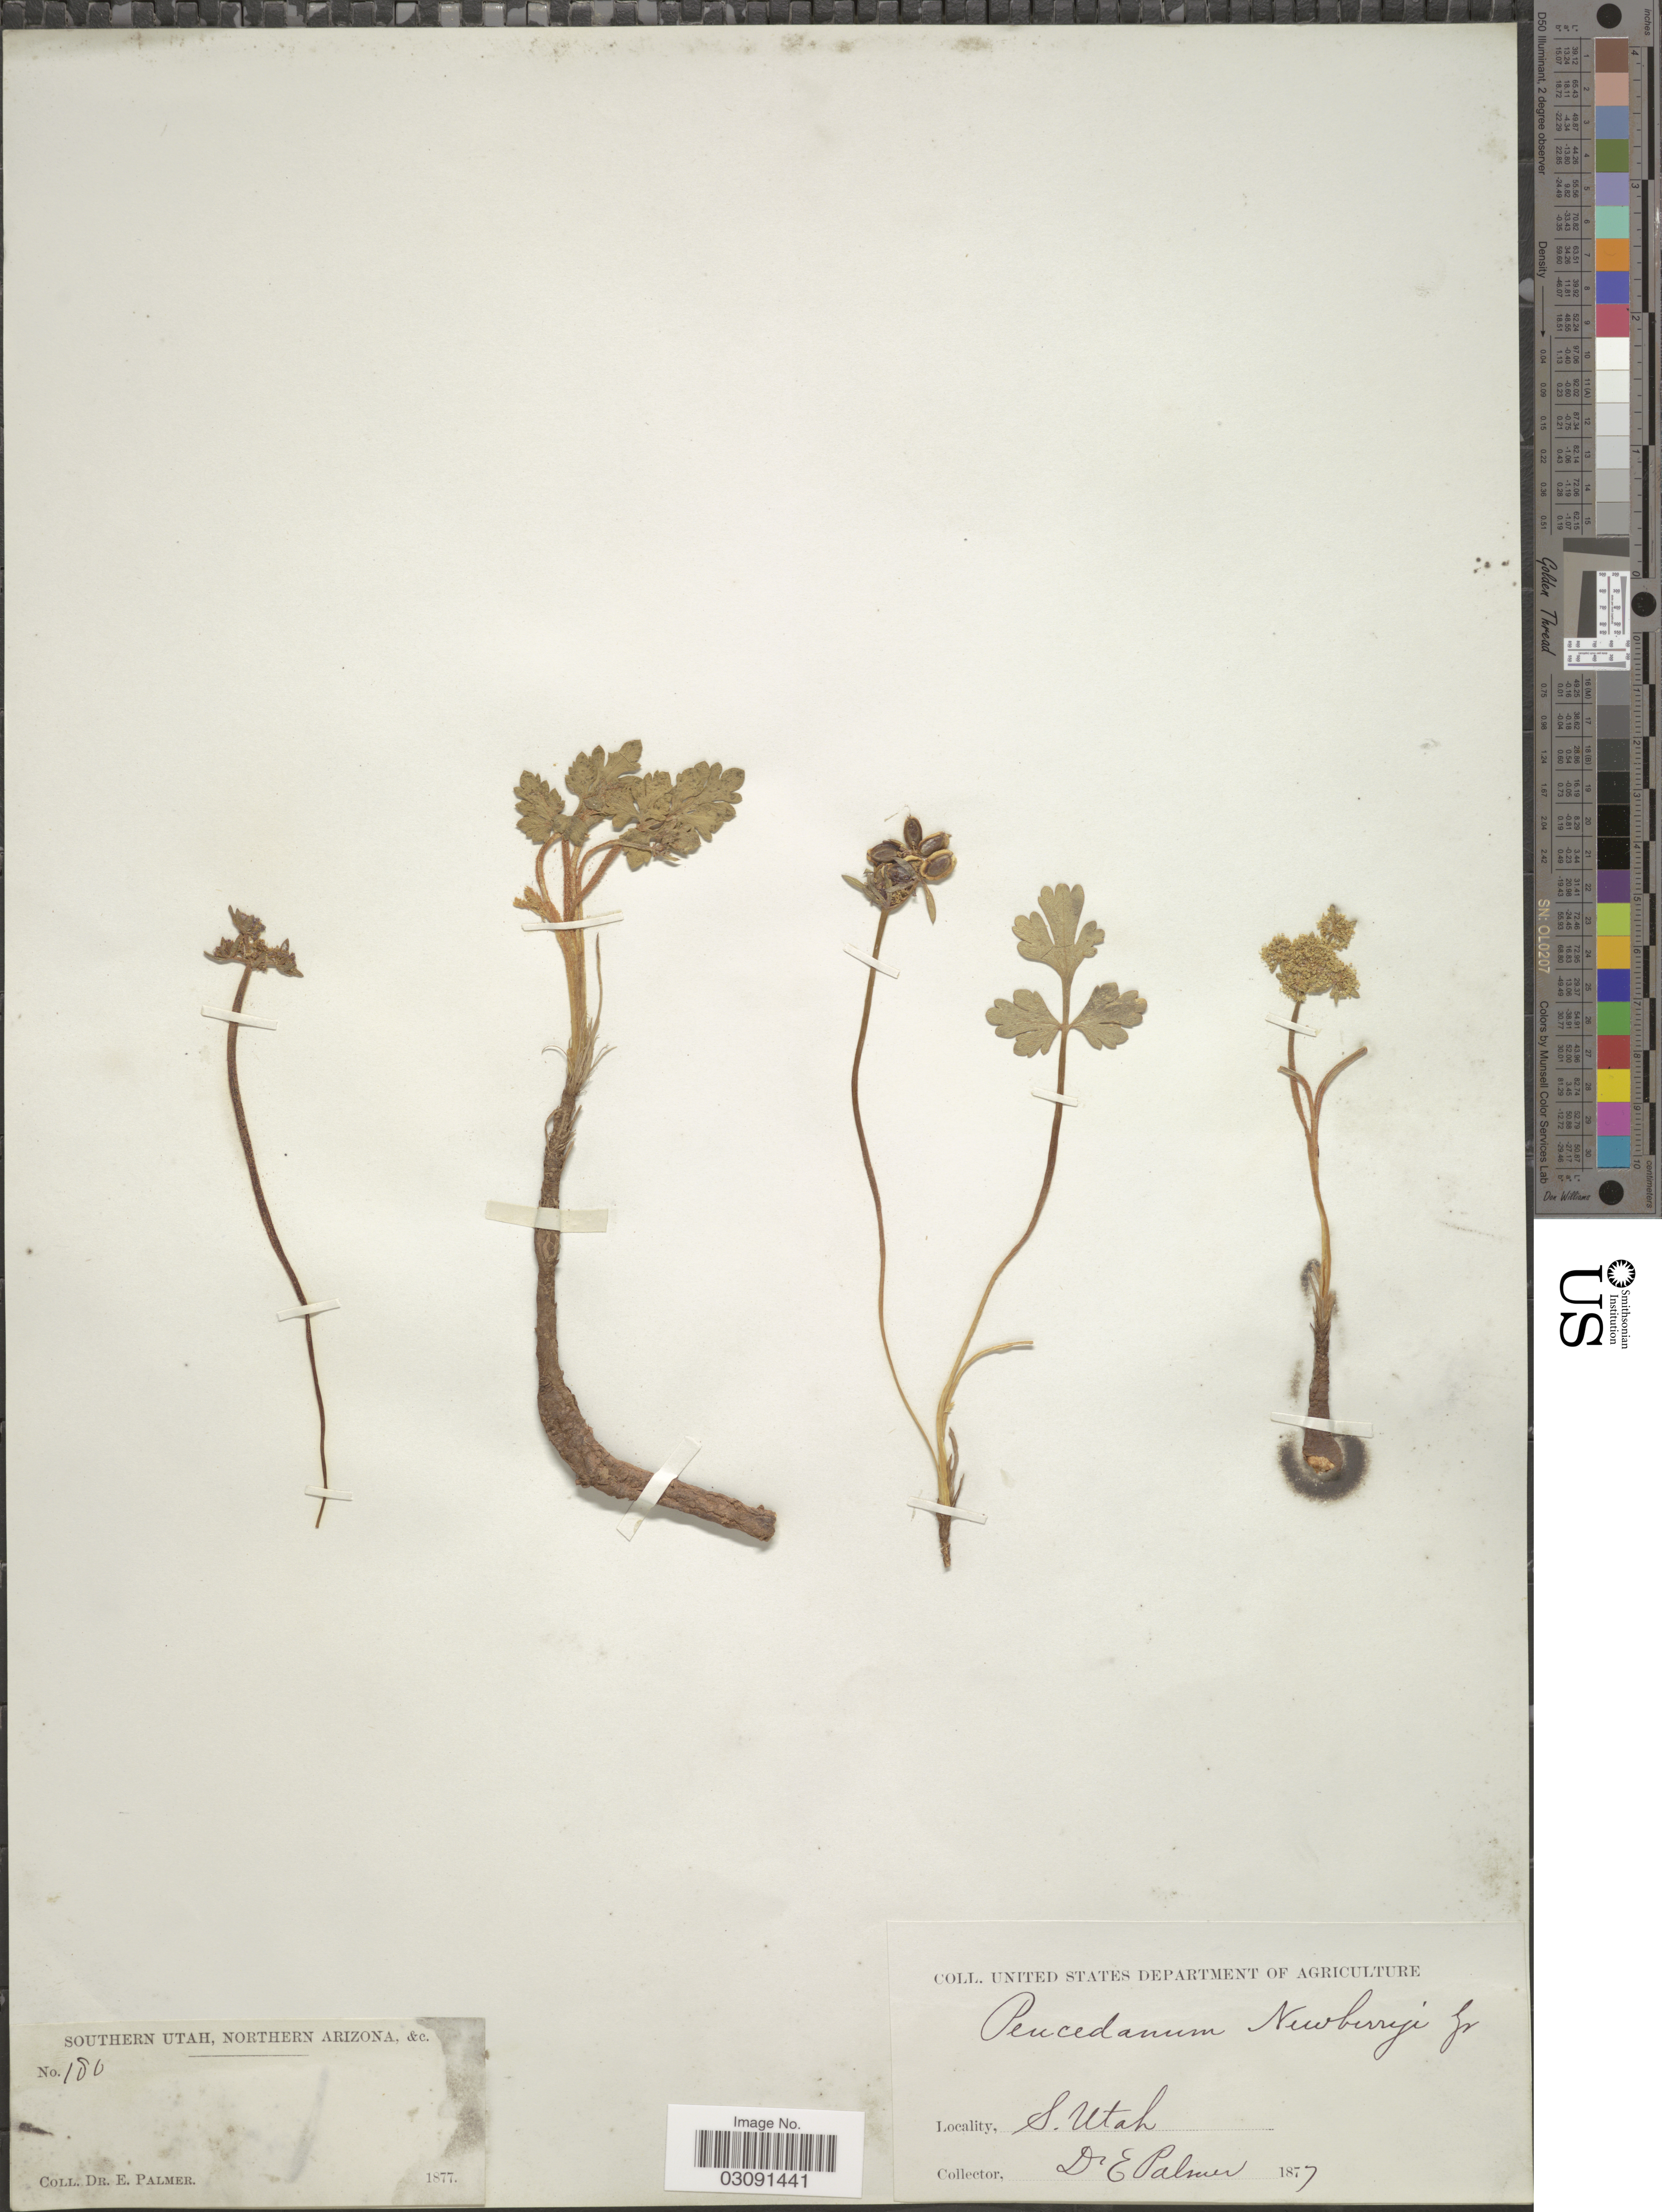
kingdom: Plantae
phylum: Tracheophyta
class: Magnoliopsida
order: Apiales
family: Apiaceae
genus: Cymopterus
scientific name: Cymopterus newberryi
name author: (S. Watson) M.E. Jones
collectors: E. Palmer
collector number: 180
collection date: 1877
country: United States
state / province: Utah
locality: Southern Utah. S. Utah.